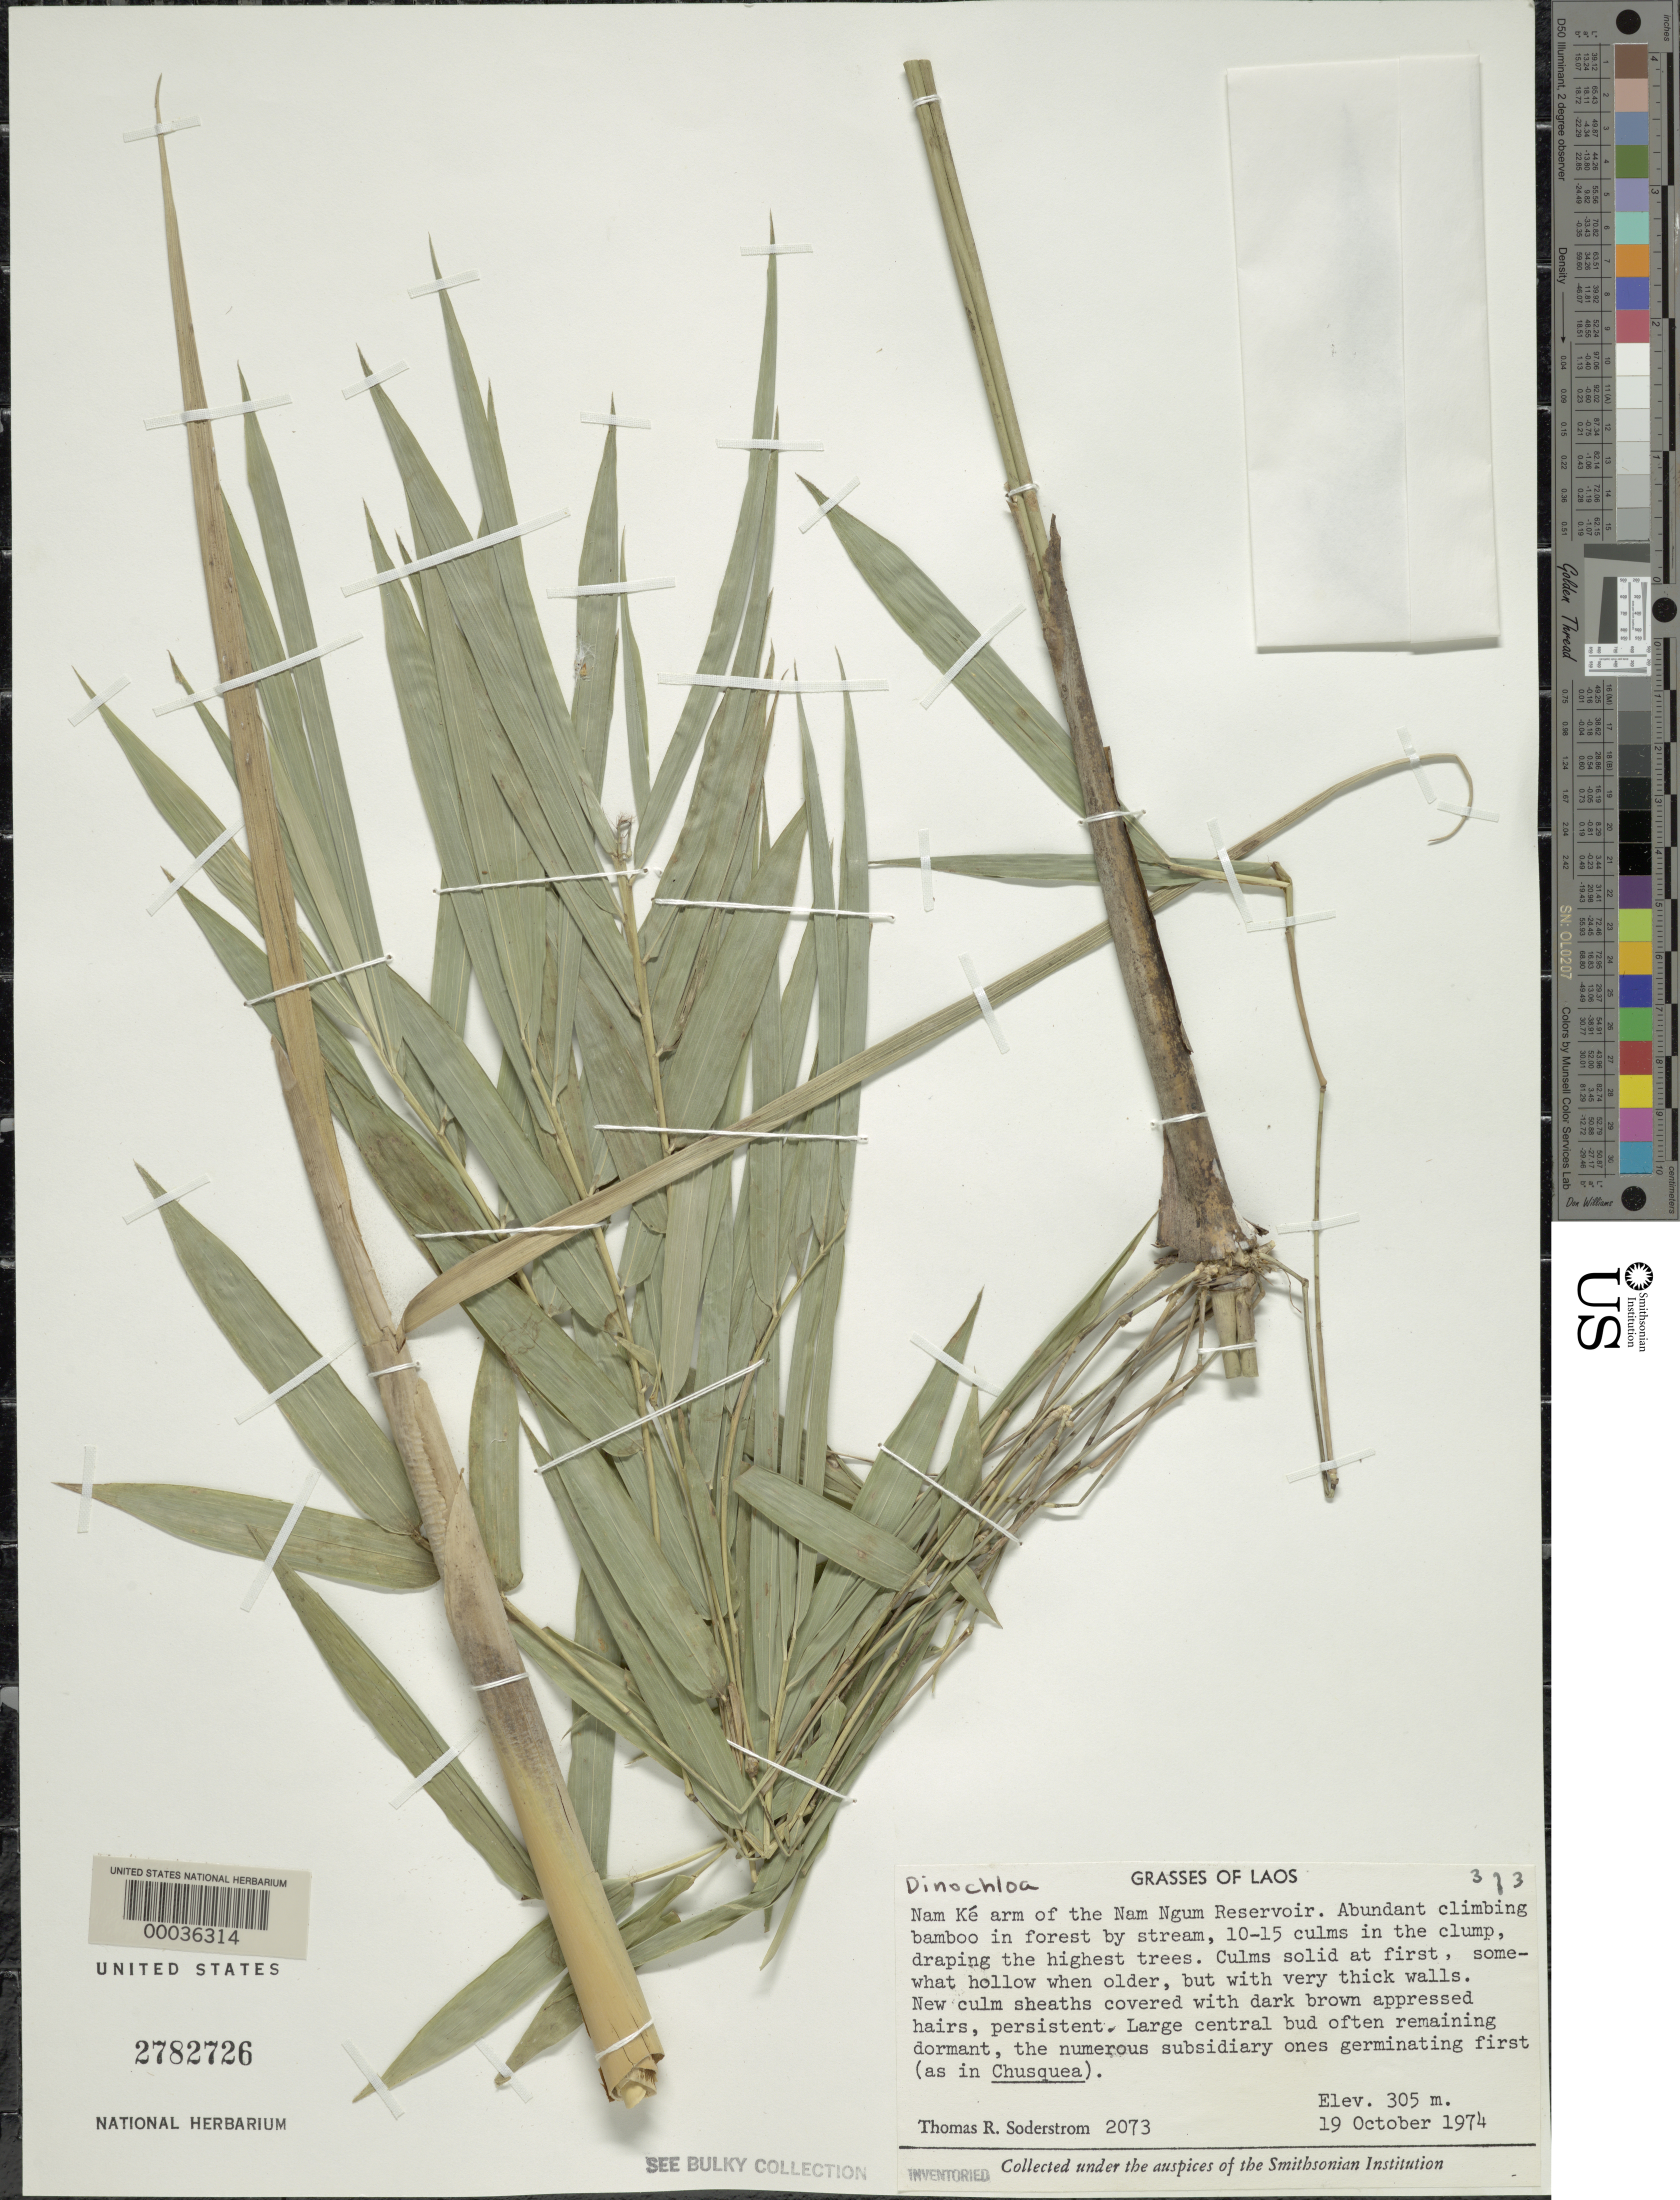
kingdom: Plantae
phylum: Tracheophyta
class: Liliopsida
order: Poales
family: Poaceae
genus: Dinochloa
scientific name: Dinochloa sp.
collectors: T. R. Soderstrom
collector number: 2073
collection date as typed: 19 Oct 1974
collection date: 1974-10-19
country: Laos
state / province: Viangchan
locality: Nam ke' arm of the Nam Ngum Reservoir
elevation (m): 305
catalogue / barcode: US 2782726